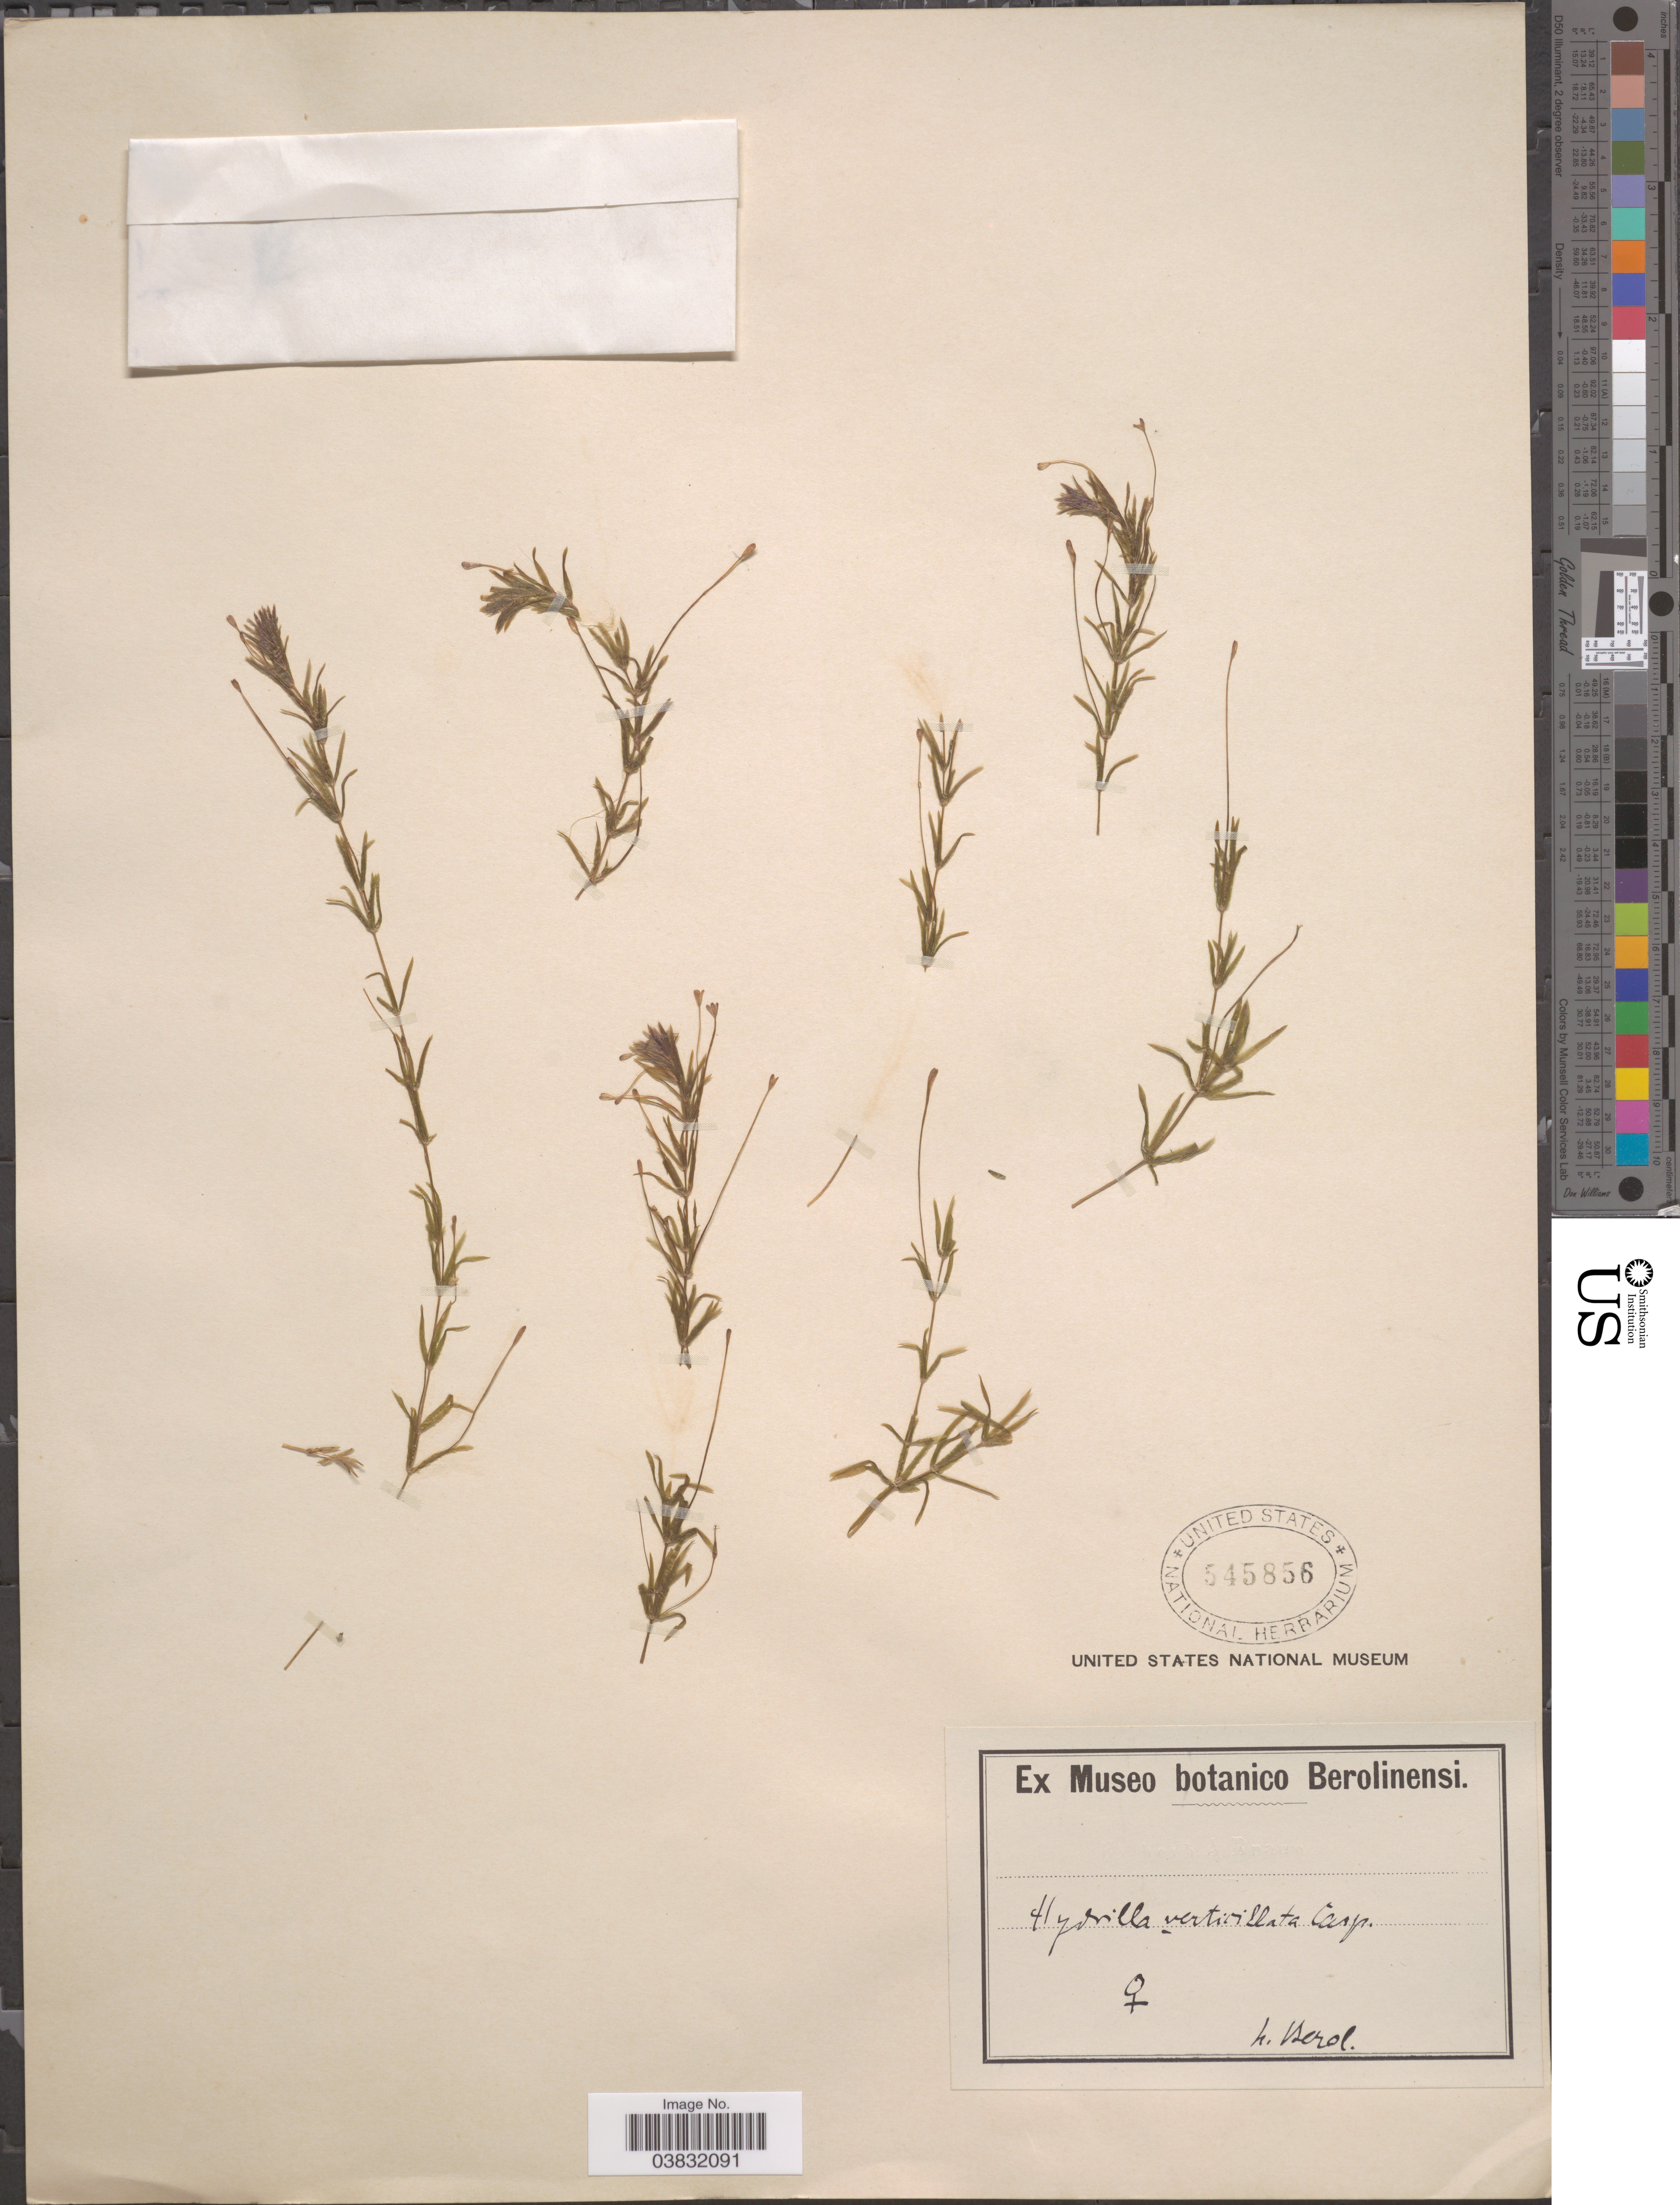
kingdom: Plantae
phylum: Tracheophyta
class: Liliopsida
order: Alismatales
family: Hydrocharitaceae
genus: Hydrilla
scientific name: Hydrilla verticillata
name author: (L. f.) Royle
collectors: H. Berol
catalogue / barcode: US 545856